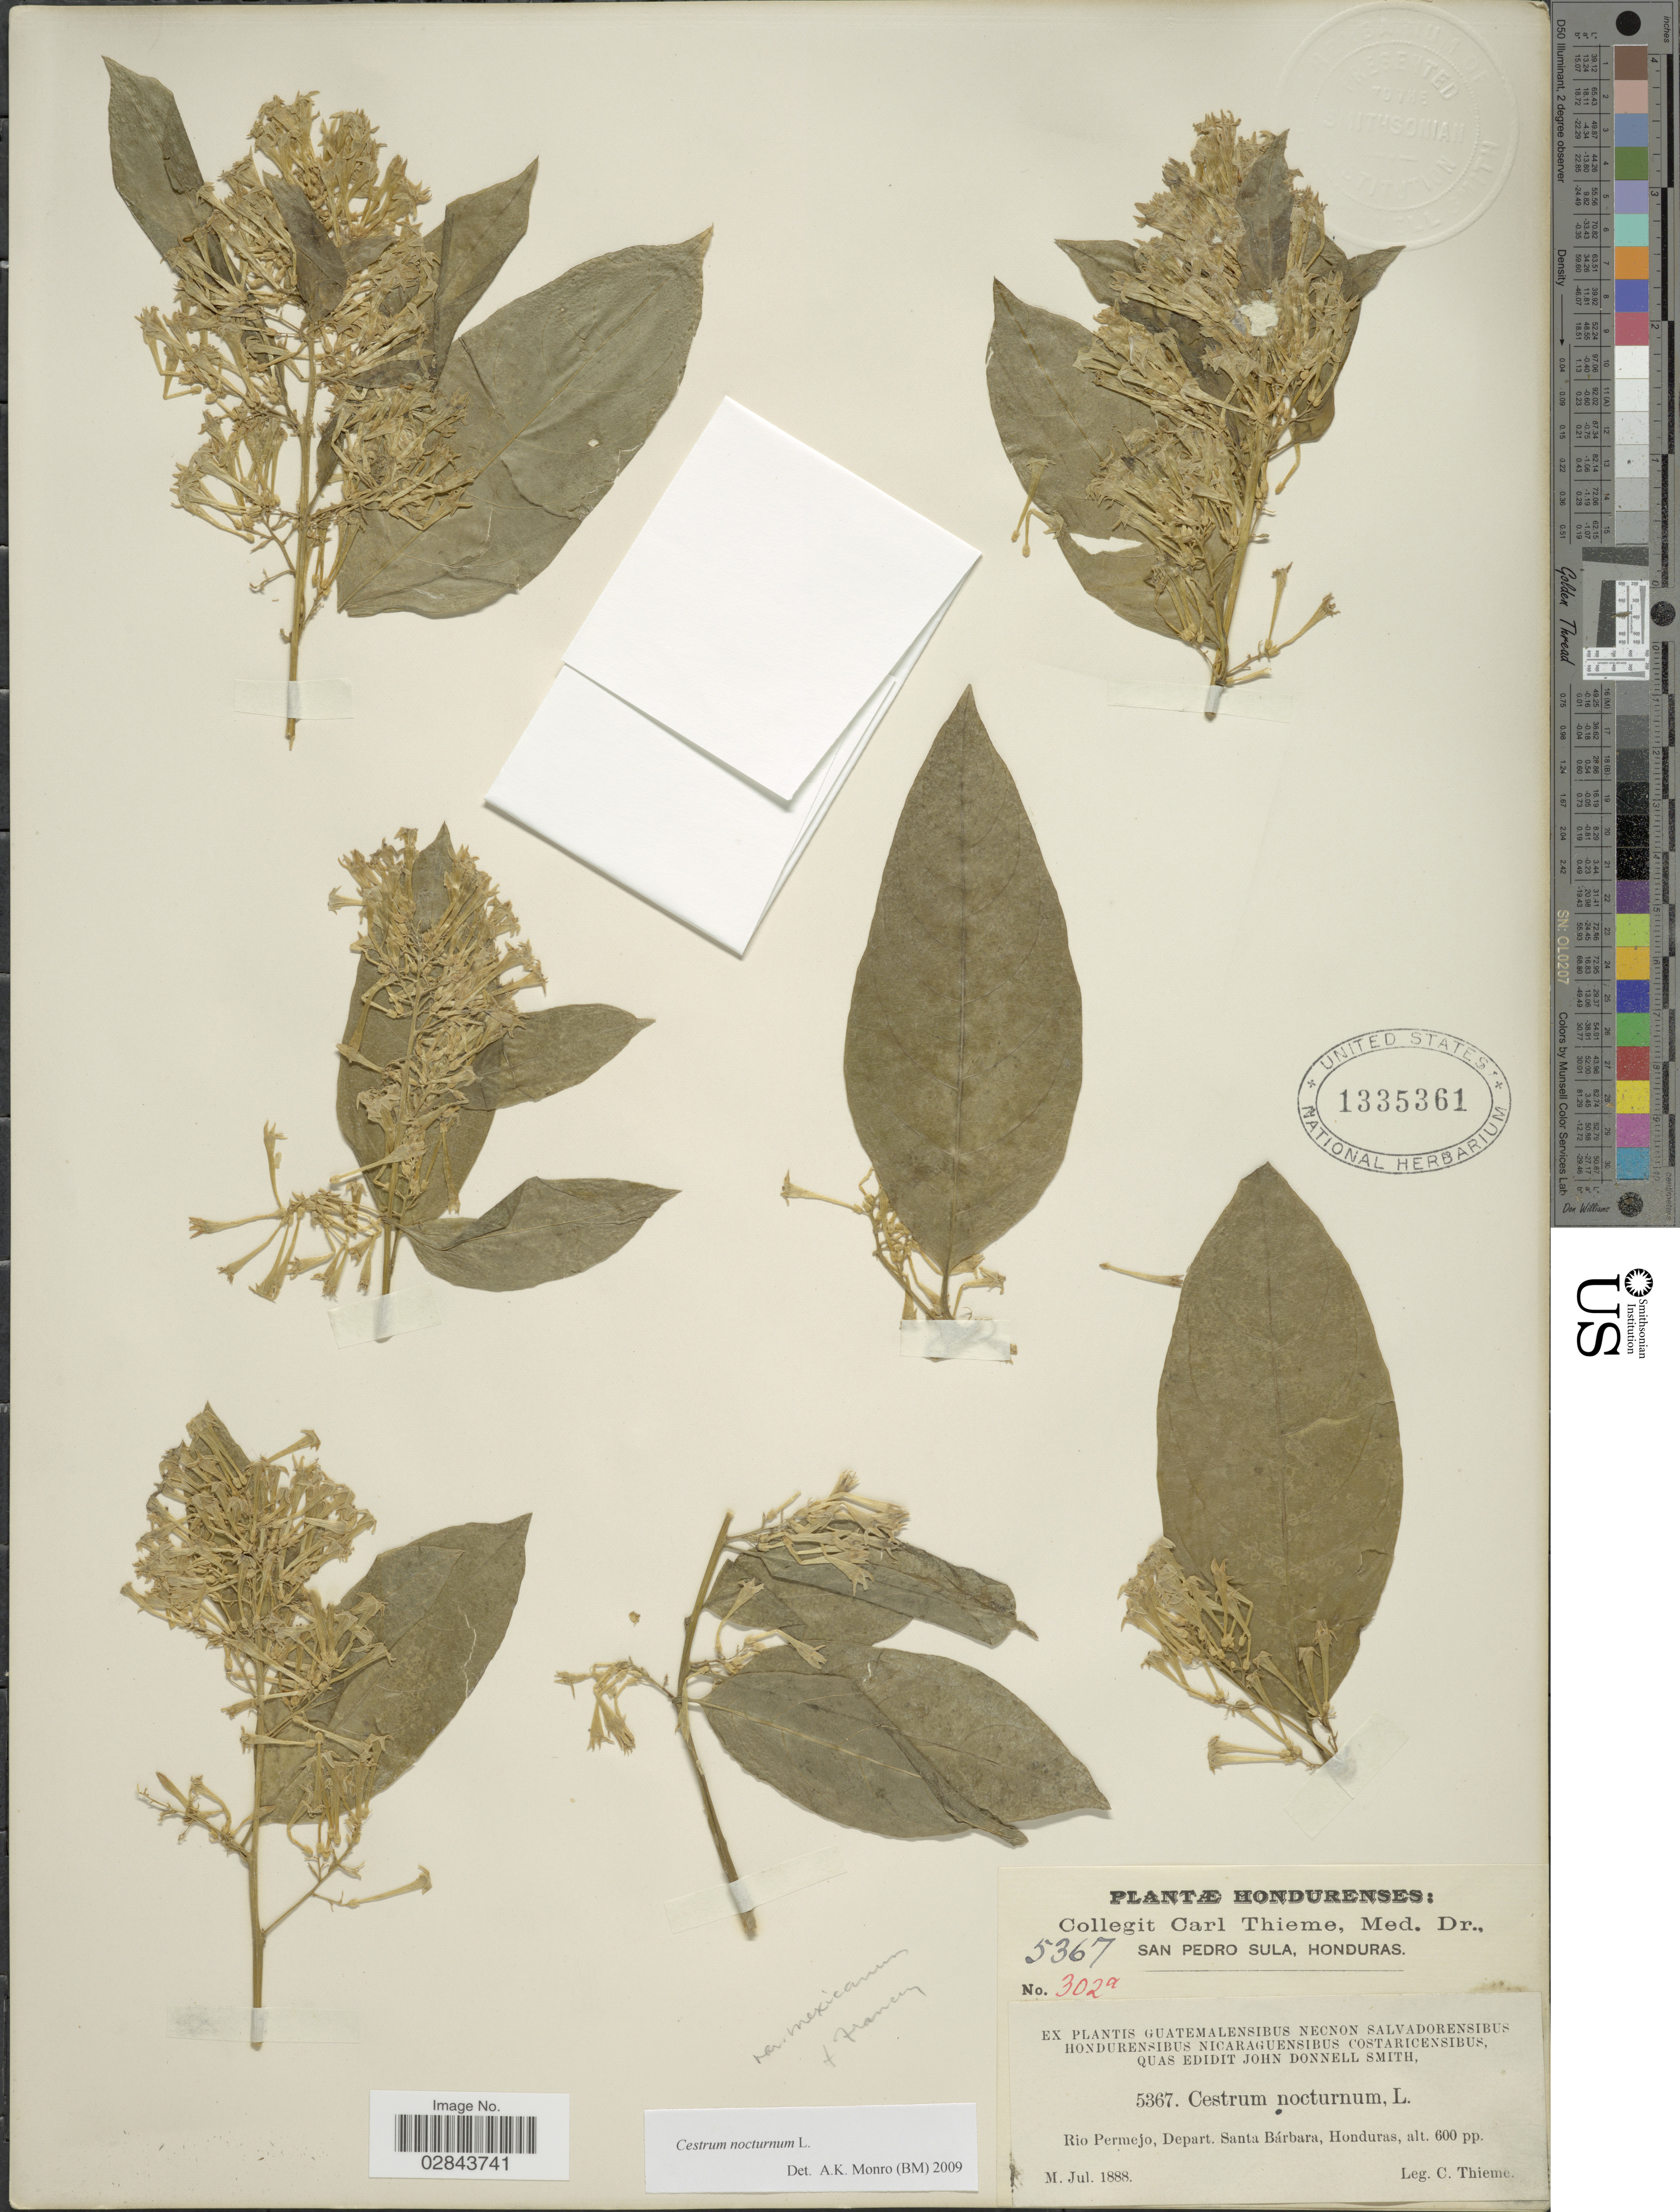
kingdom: Plantae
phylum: Tracheophyta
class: Magnoliopsida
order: Solanales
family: Solanaceae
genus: Cestrum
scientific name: Cestrum nocturnum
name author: L.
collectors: C. Thieme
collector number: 5367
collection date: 1888-07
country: Honduras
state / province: Santa Bárbara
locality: San Pedro Sula, Rio Permejo, Depart. Santa Bárbara.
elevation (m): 183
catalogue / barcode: US 1335361